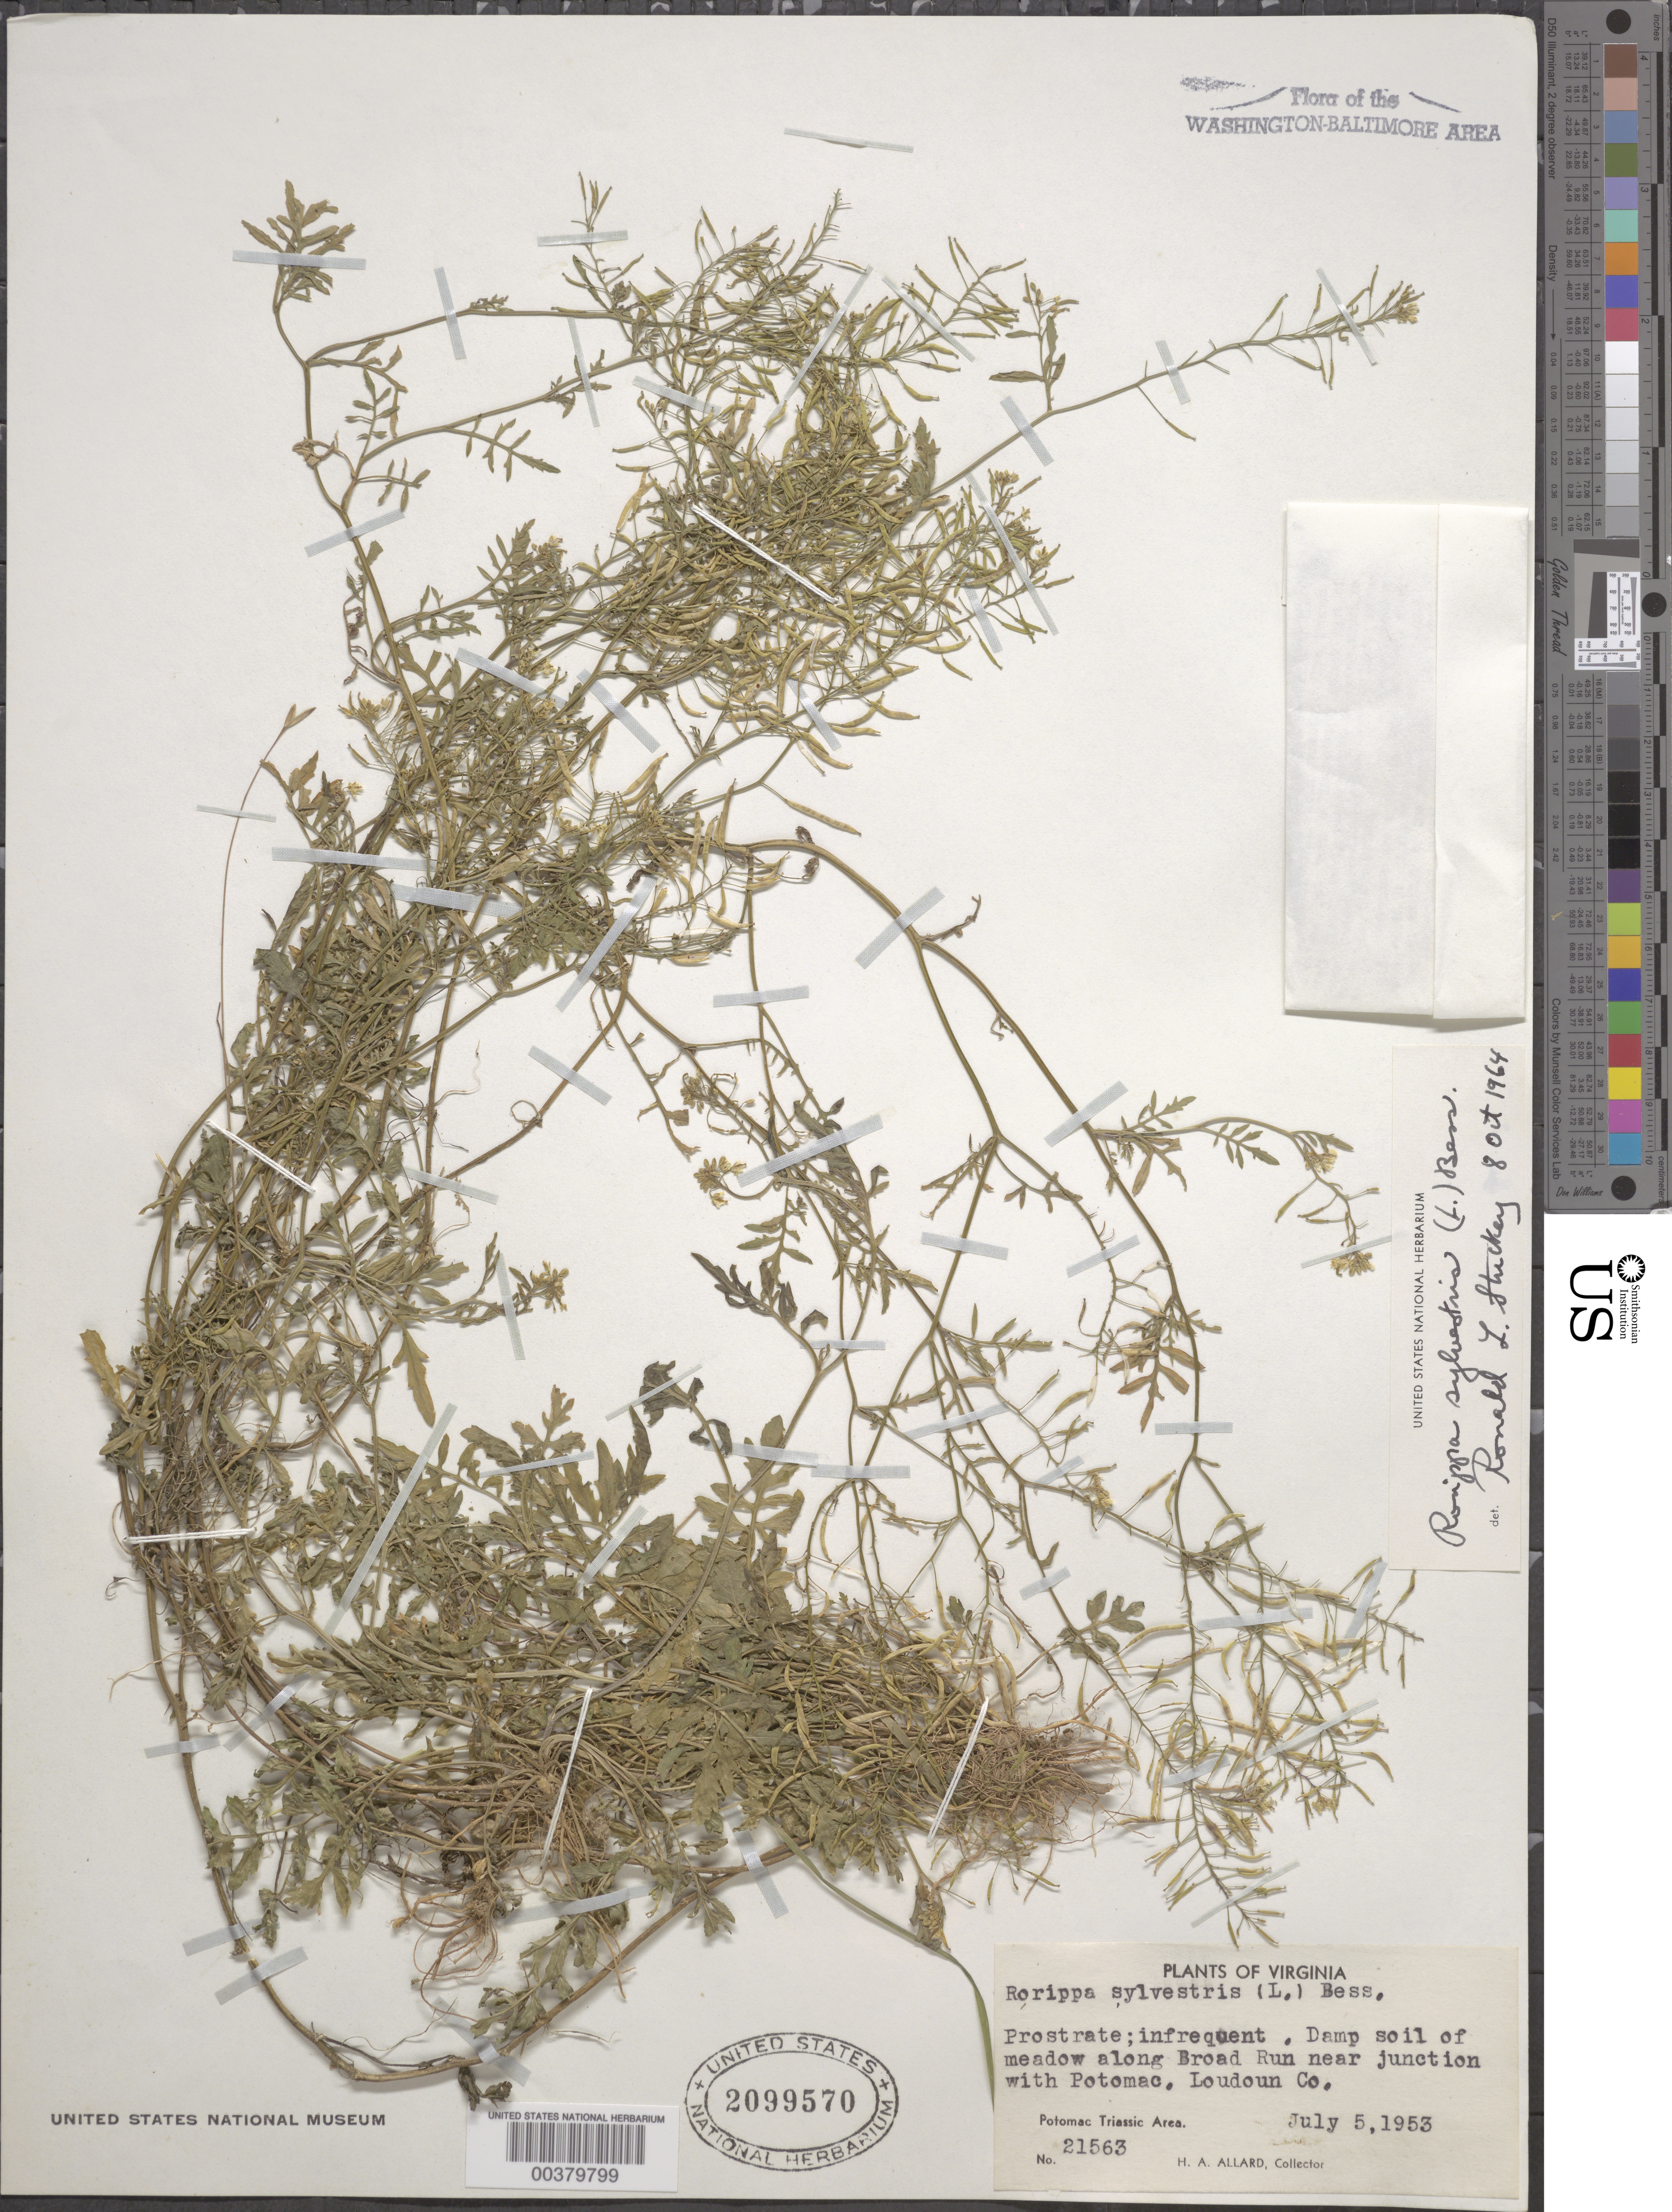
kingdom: Plantae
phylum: Tracheophyta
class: Magnoliopsida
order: Brassicales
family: Brassicaceae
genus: Rorippa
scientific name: Rorippa sylvestris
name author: (L.) Besser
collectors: H. A. Allard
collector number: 21563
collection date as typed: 05 Jul 1953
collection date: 1953-07-05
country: United States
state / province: Virginia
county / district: Loudoun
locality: Broad Run near junction with Potomac C. & O. Canal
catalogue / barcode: US 2099570